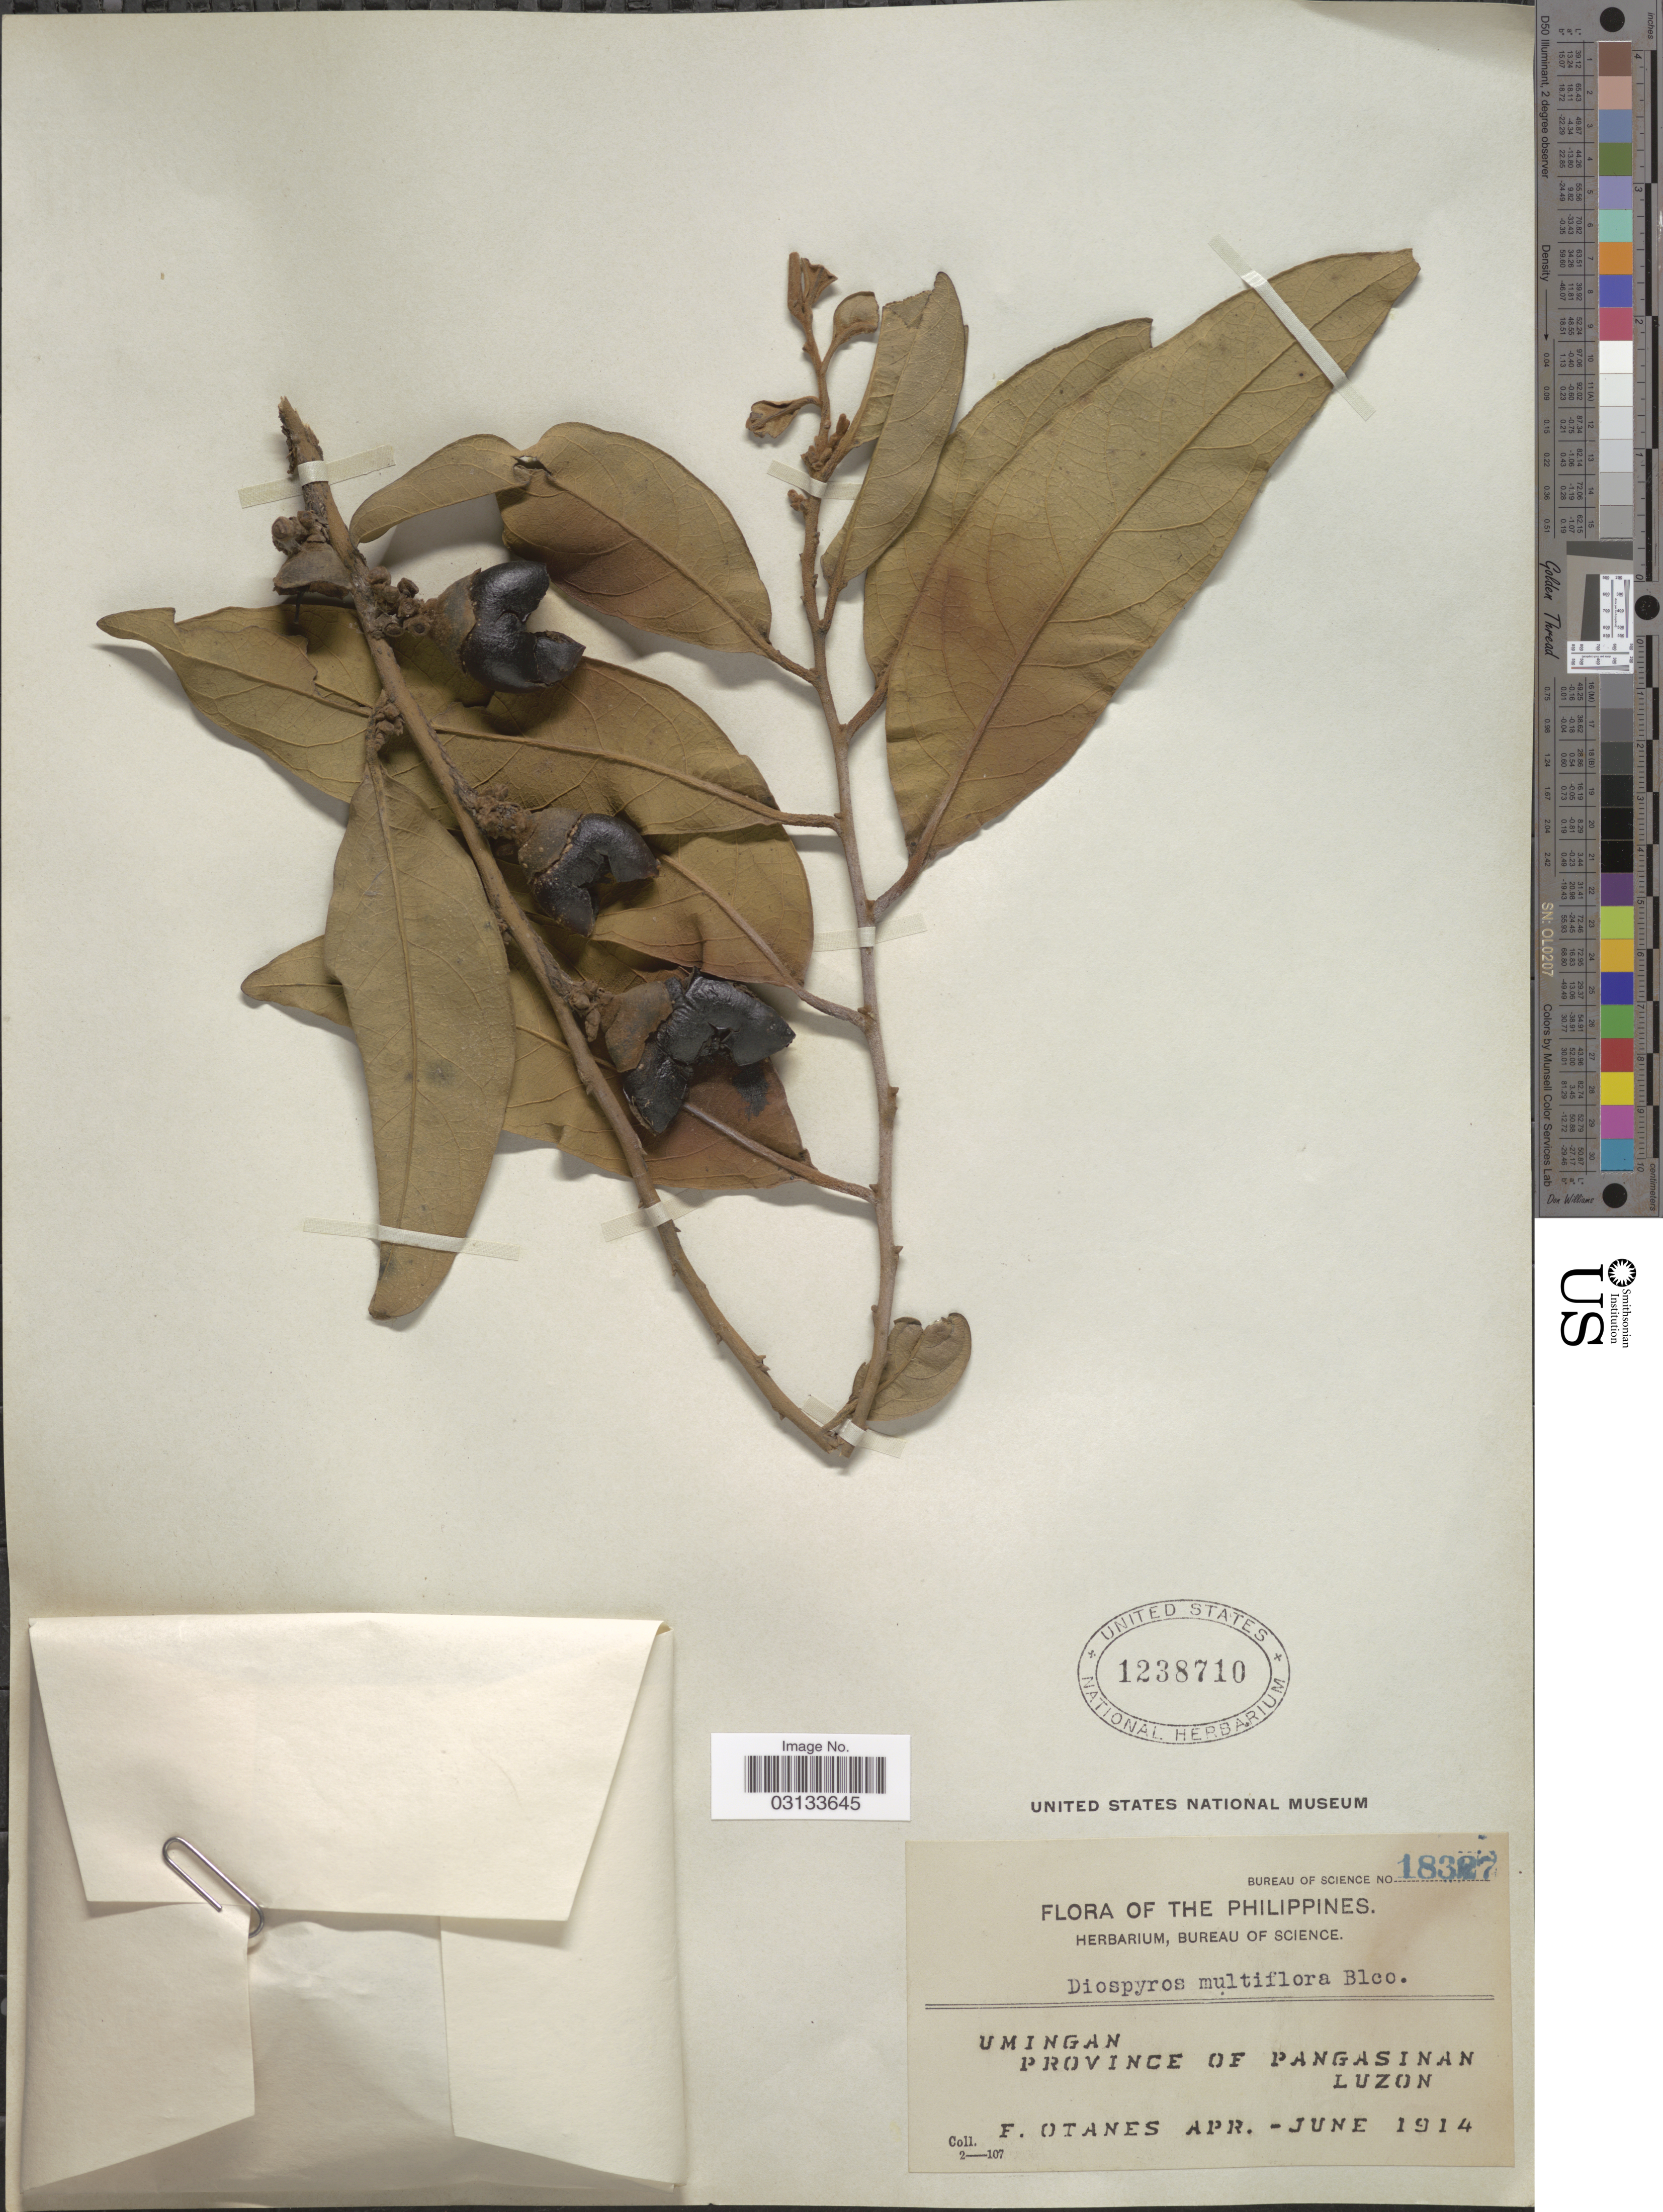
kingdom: Plantae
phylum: Tracheophyta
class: Magnoliopsida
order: Ericales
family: Ebenaceae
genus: Diospyros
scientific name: Diospyros multiflora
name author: Blanco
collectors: F. Q. Otanes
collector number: Bureau of Science 18327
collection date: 1914-04/1914-06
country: Philippines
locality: Umingan. Province of Pangasinan. Luzon.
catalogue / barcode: US 1238710